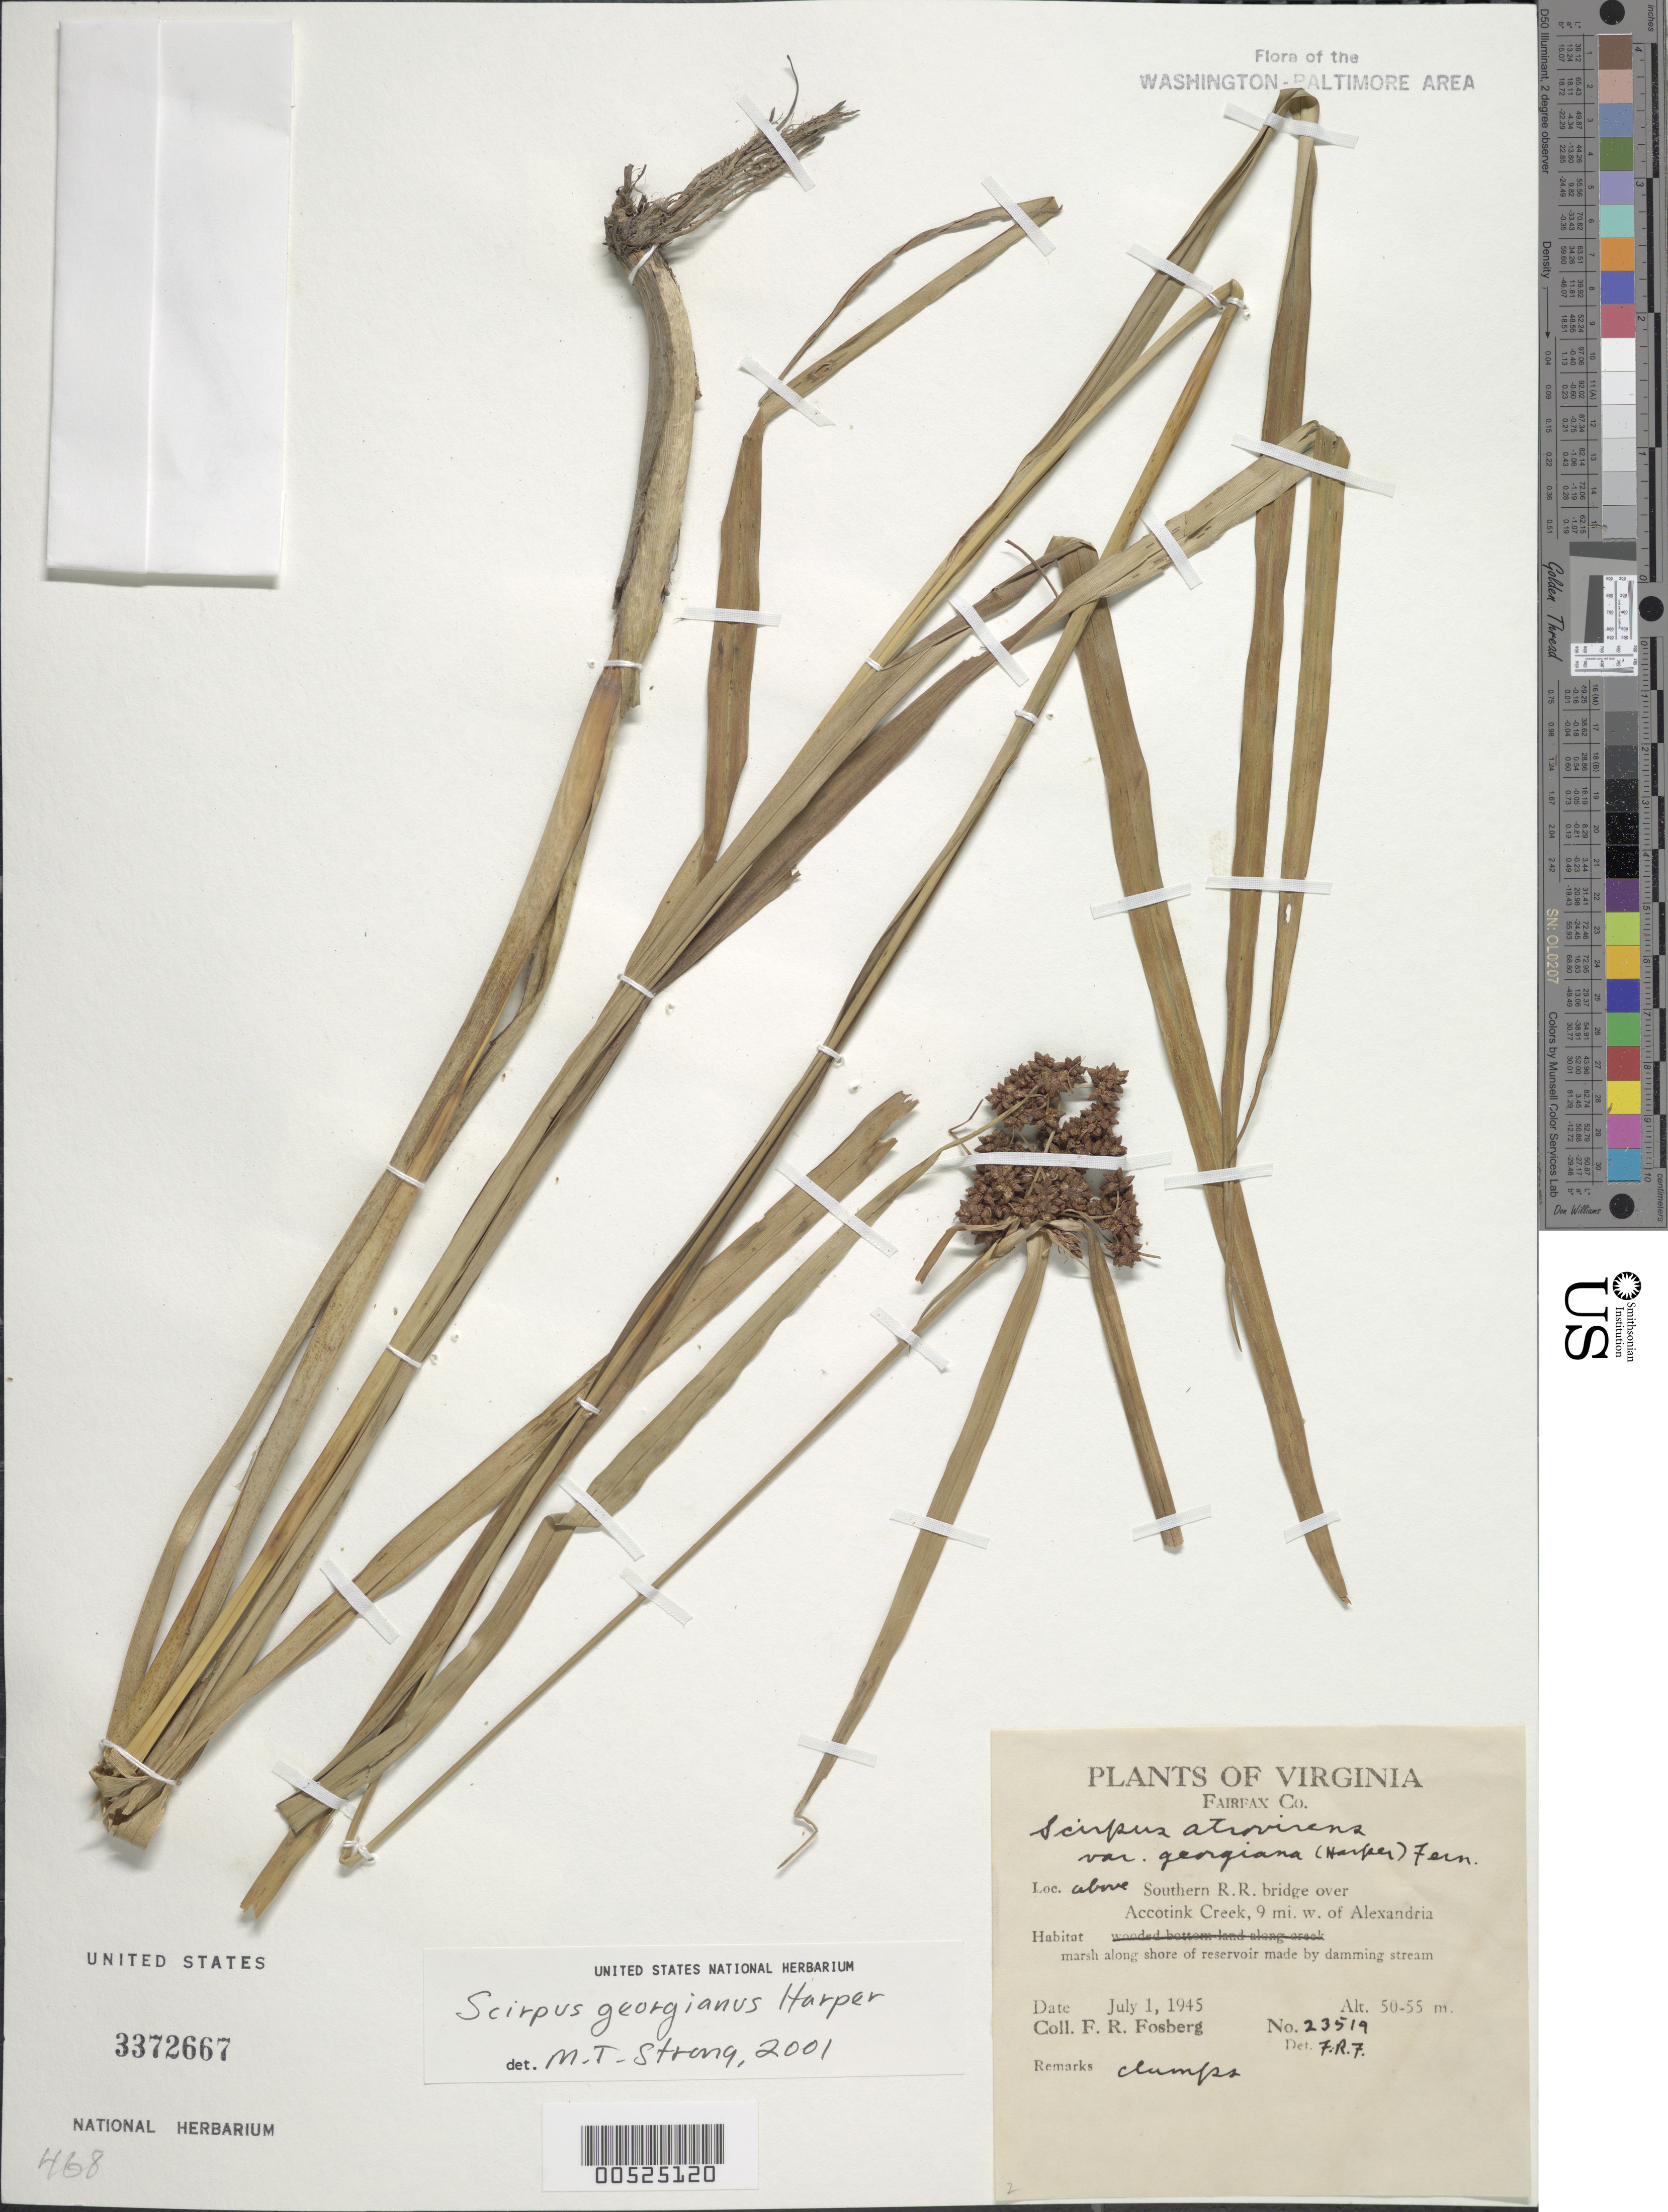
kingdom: Plantae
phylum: Tracheophyta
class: Liliopsida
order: Poales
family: Cyperaceae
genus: Scirpus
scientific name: Scirpus georgianus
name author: R.M. Harper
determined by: Fosberg, F. R.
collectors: F. R. Fosberg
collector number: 23519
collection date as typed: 01 Jul 1945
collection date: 1945-07-01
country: United States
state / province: Virginia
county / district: Fairfax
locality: Above Southern R.R. Bridge over Accotink Creek, 9 mi. W of Alexandria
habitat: Marsh along shore of reservoir made by damming stream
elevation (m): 50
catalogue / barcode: US 3372667